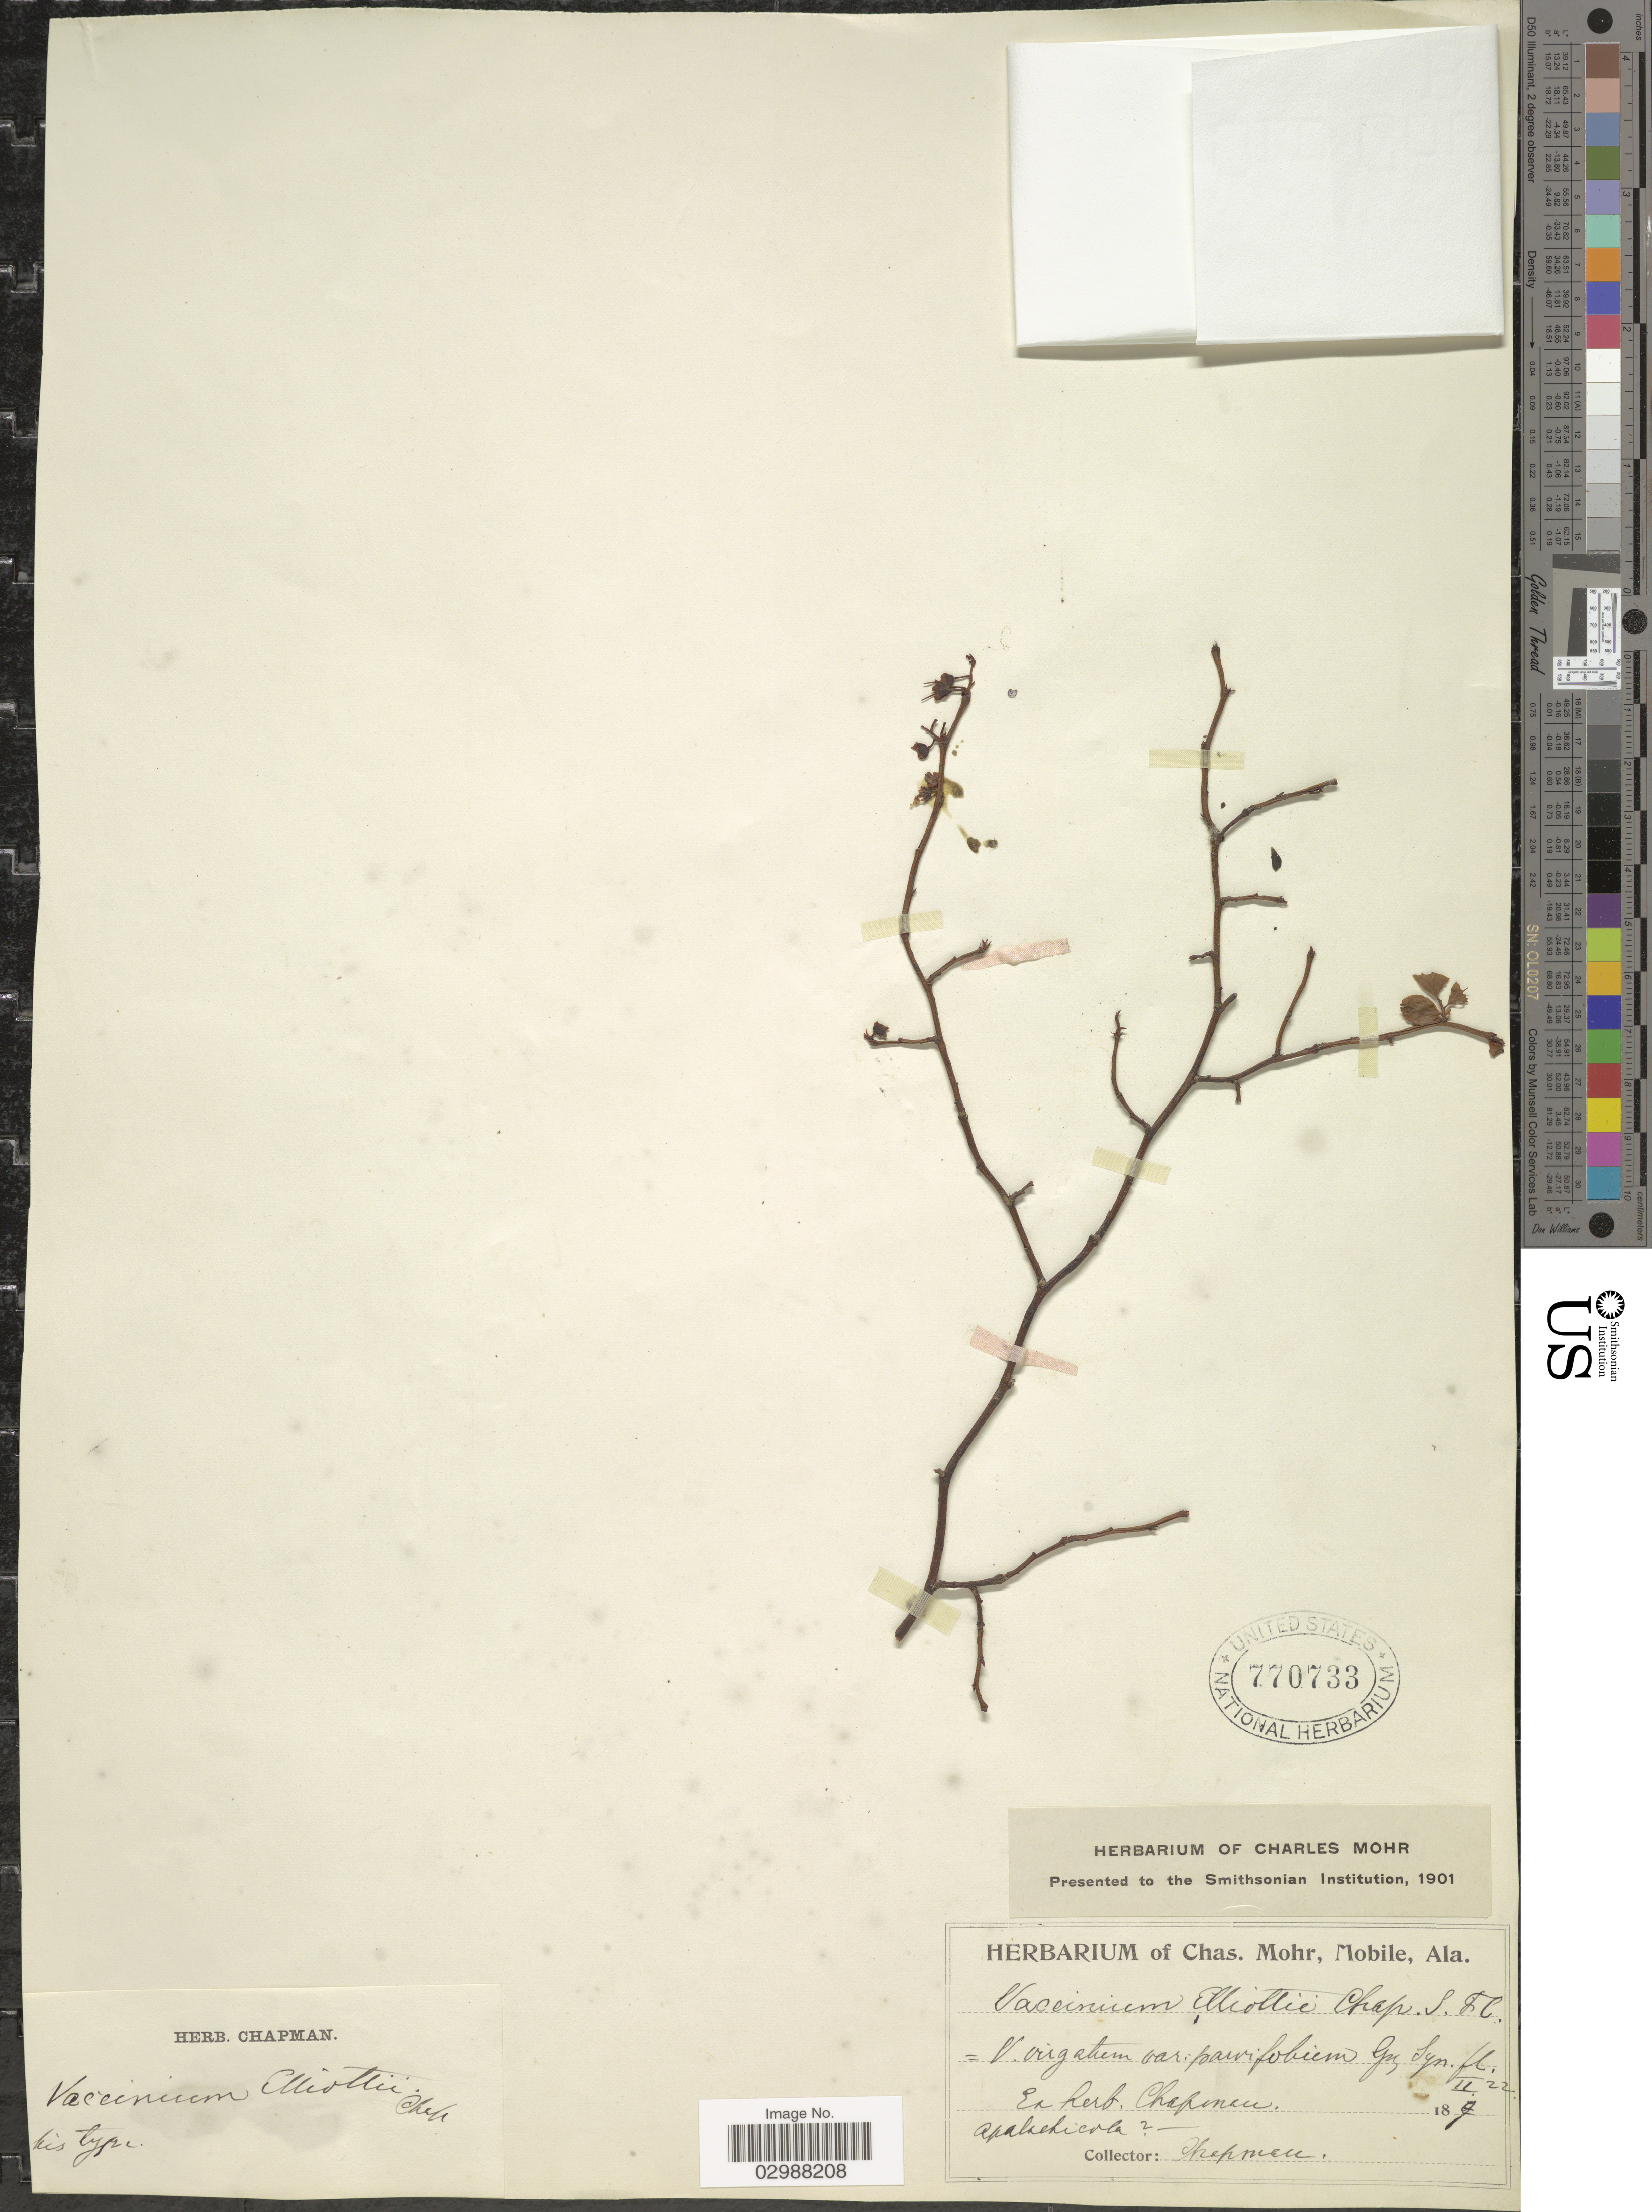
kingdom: Plantae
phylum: Tracheophyta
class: Magnoliopsida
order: Ericales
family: Ericaceae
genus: Vaccinium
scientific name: Vaccinium elliottii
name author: Chapm.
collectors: A. Chapman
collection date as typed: II 22 187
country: United States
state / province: Florida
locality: Apalachicola.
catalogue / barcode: US 770733